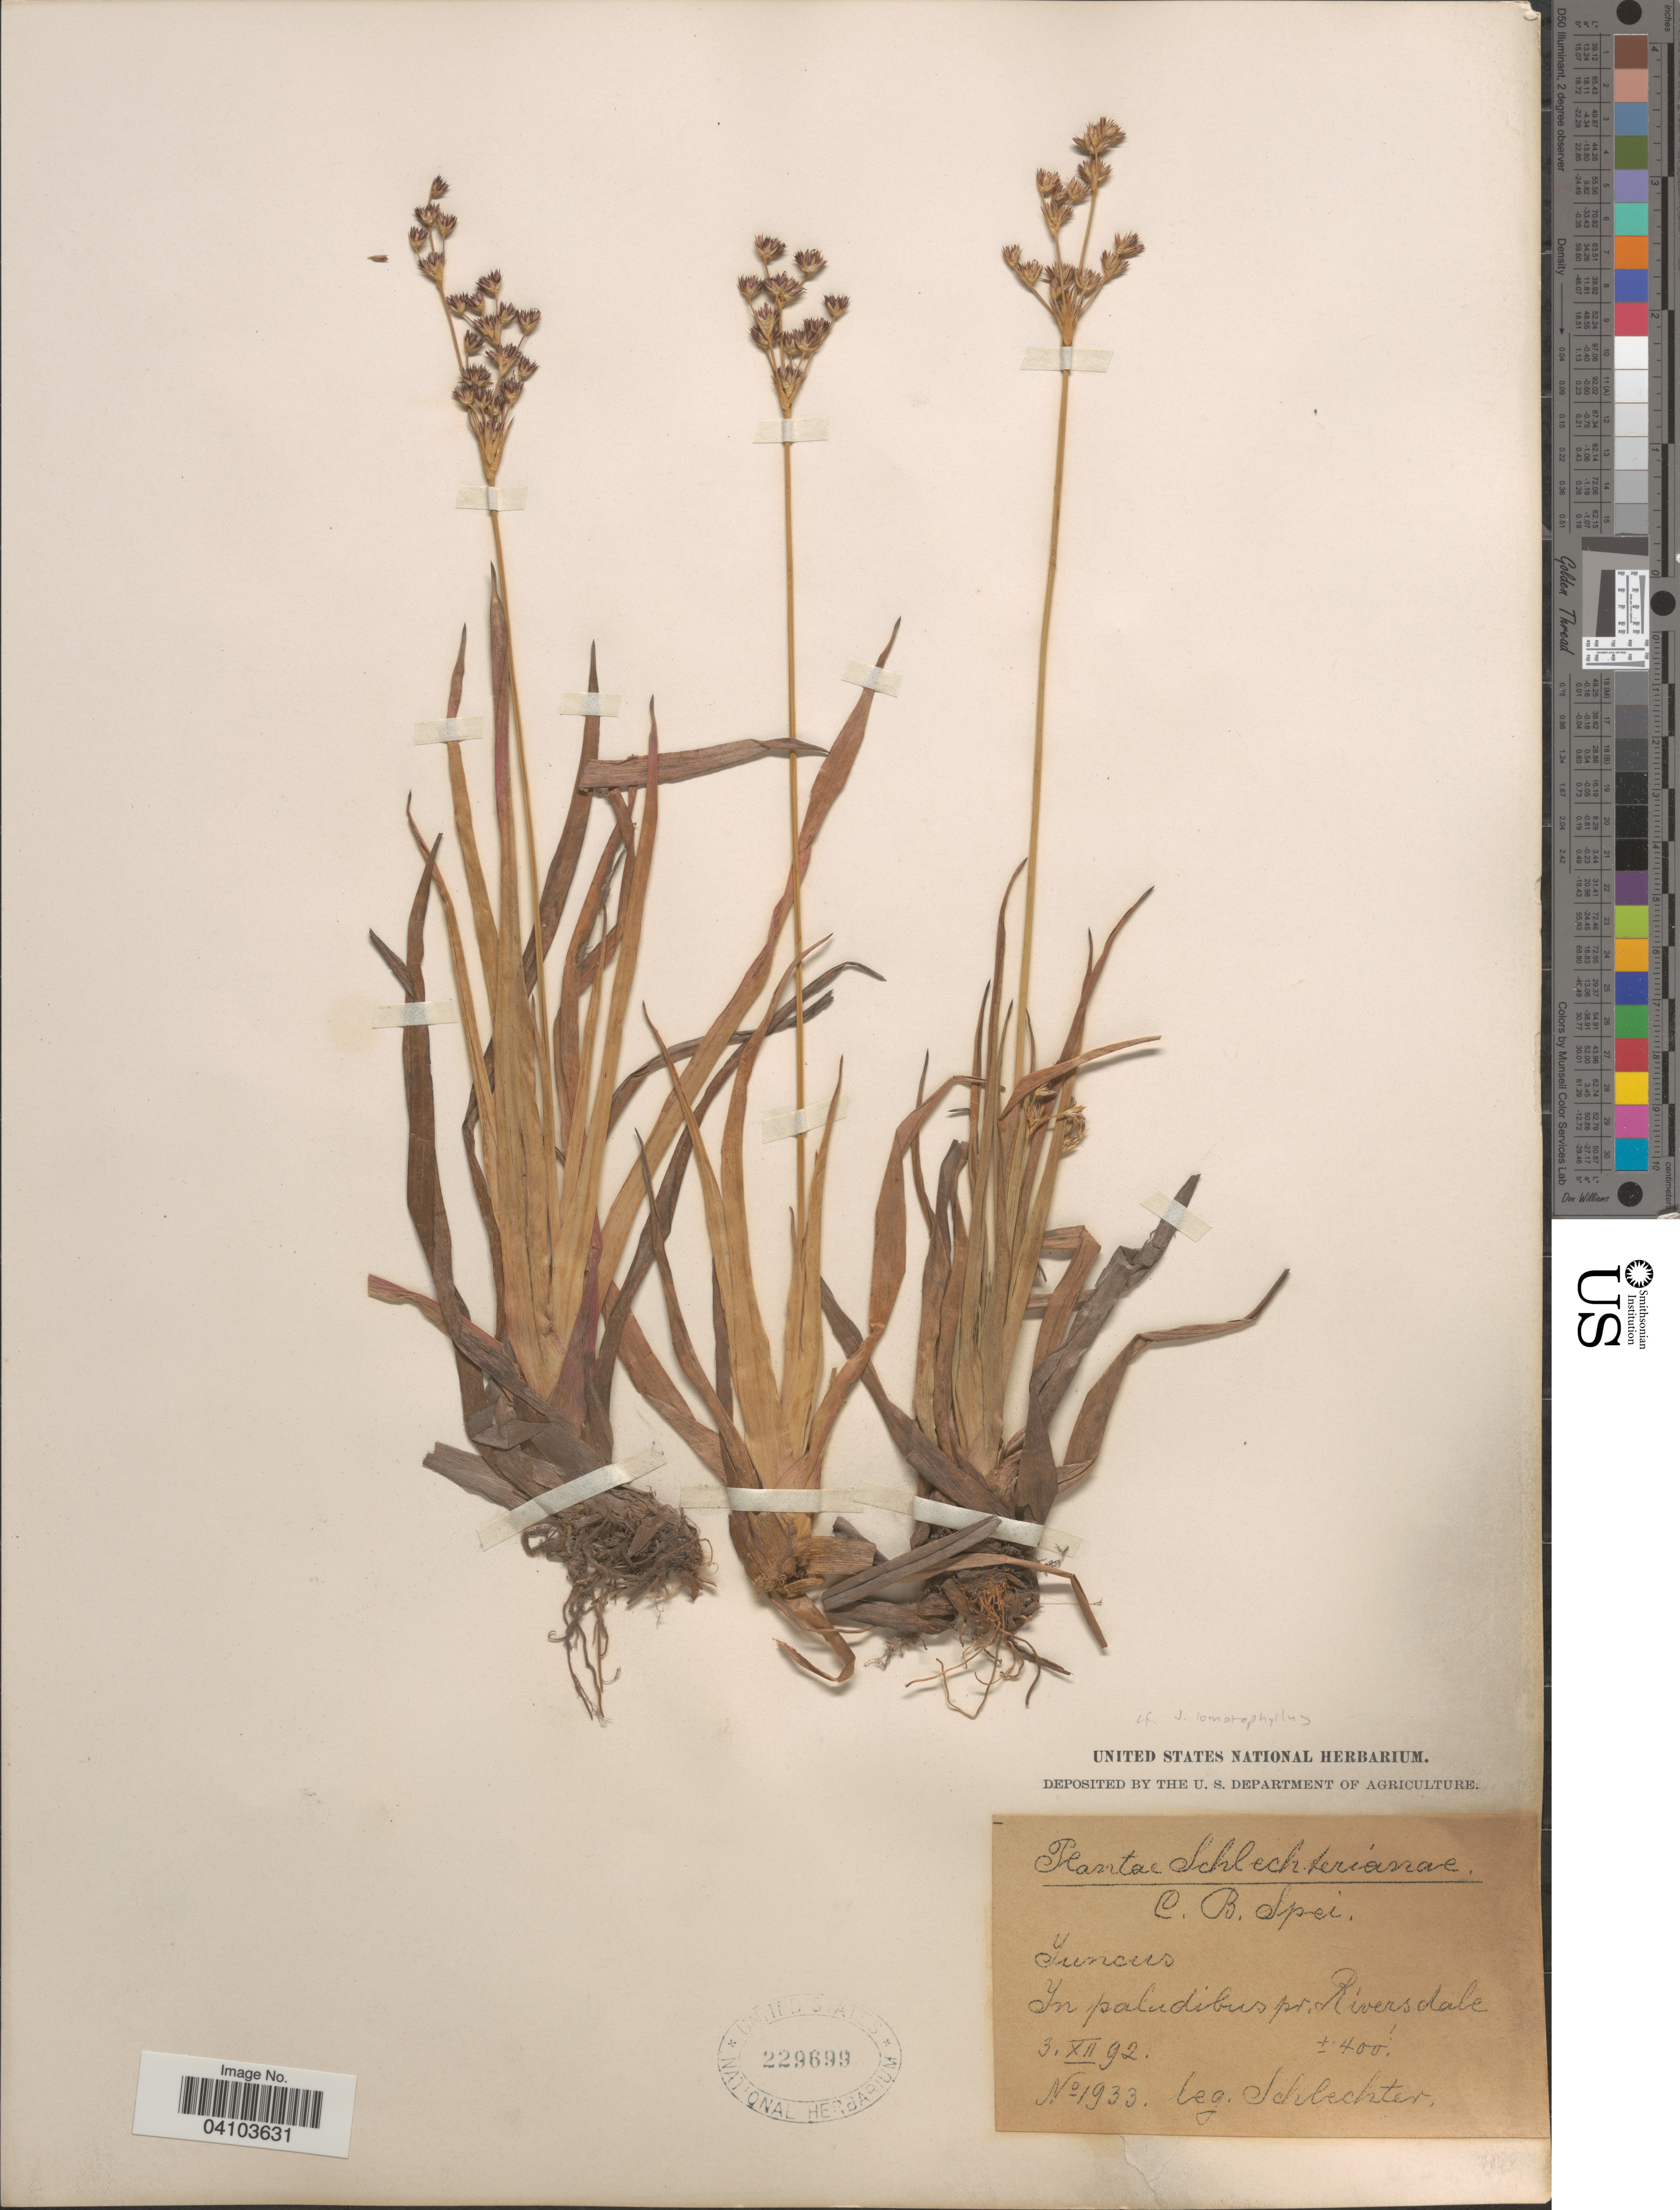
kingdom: Plantae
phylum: Tracheophyta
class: Liliopsida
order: Poales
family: Juncaceae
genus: Juncus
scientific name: Juncus lomatophyllus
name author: Spreng.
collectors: Schlechter, --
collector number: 1933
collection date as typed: Transcribed d/m/y: 3/12/92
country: South Africa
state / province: Western Cape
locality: In paludibus pr. Riversdale. C. B. Spei.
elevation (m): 122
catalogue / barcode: US 229699